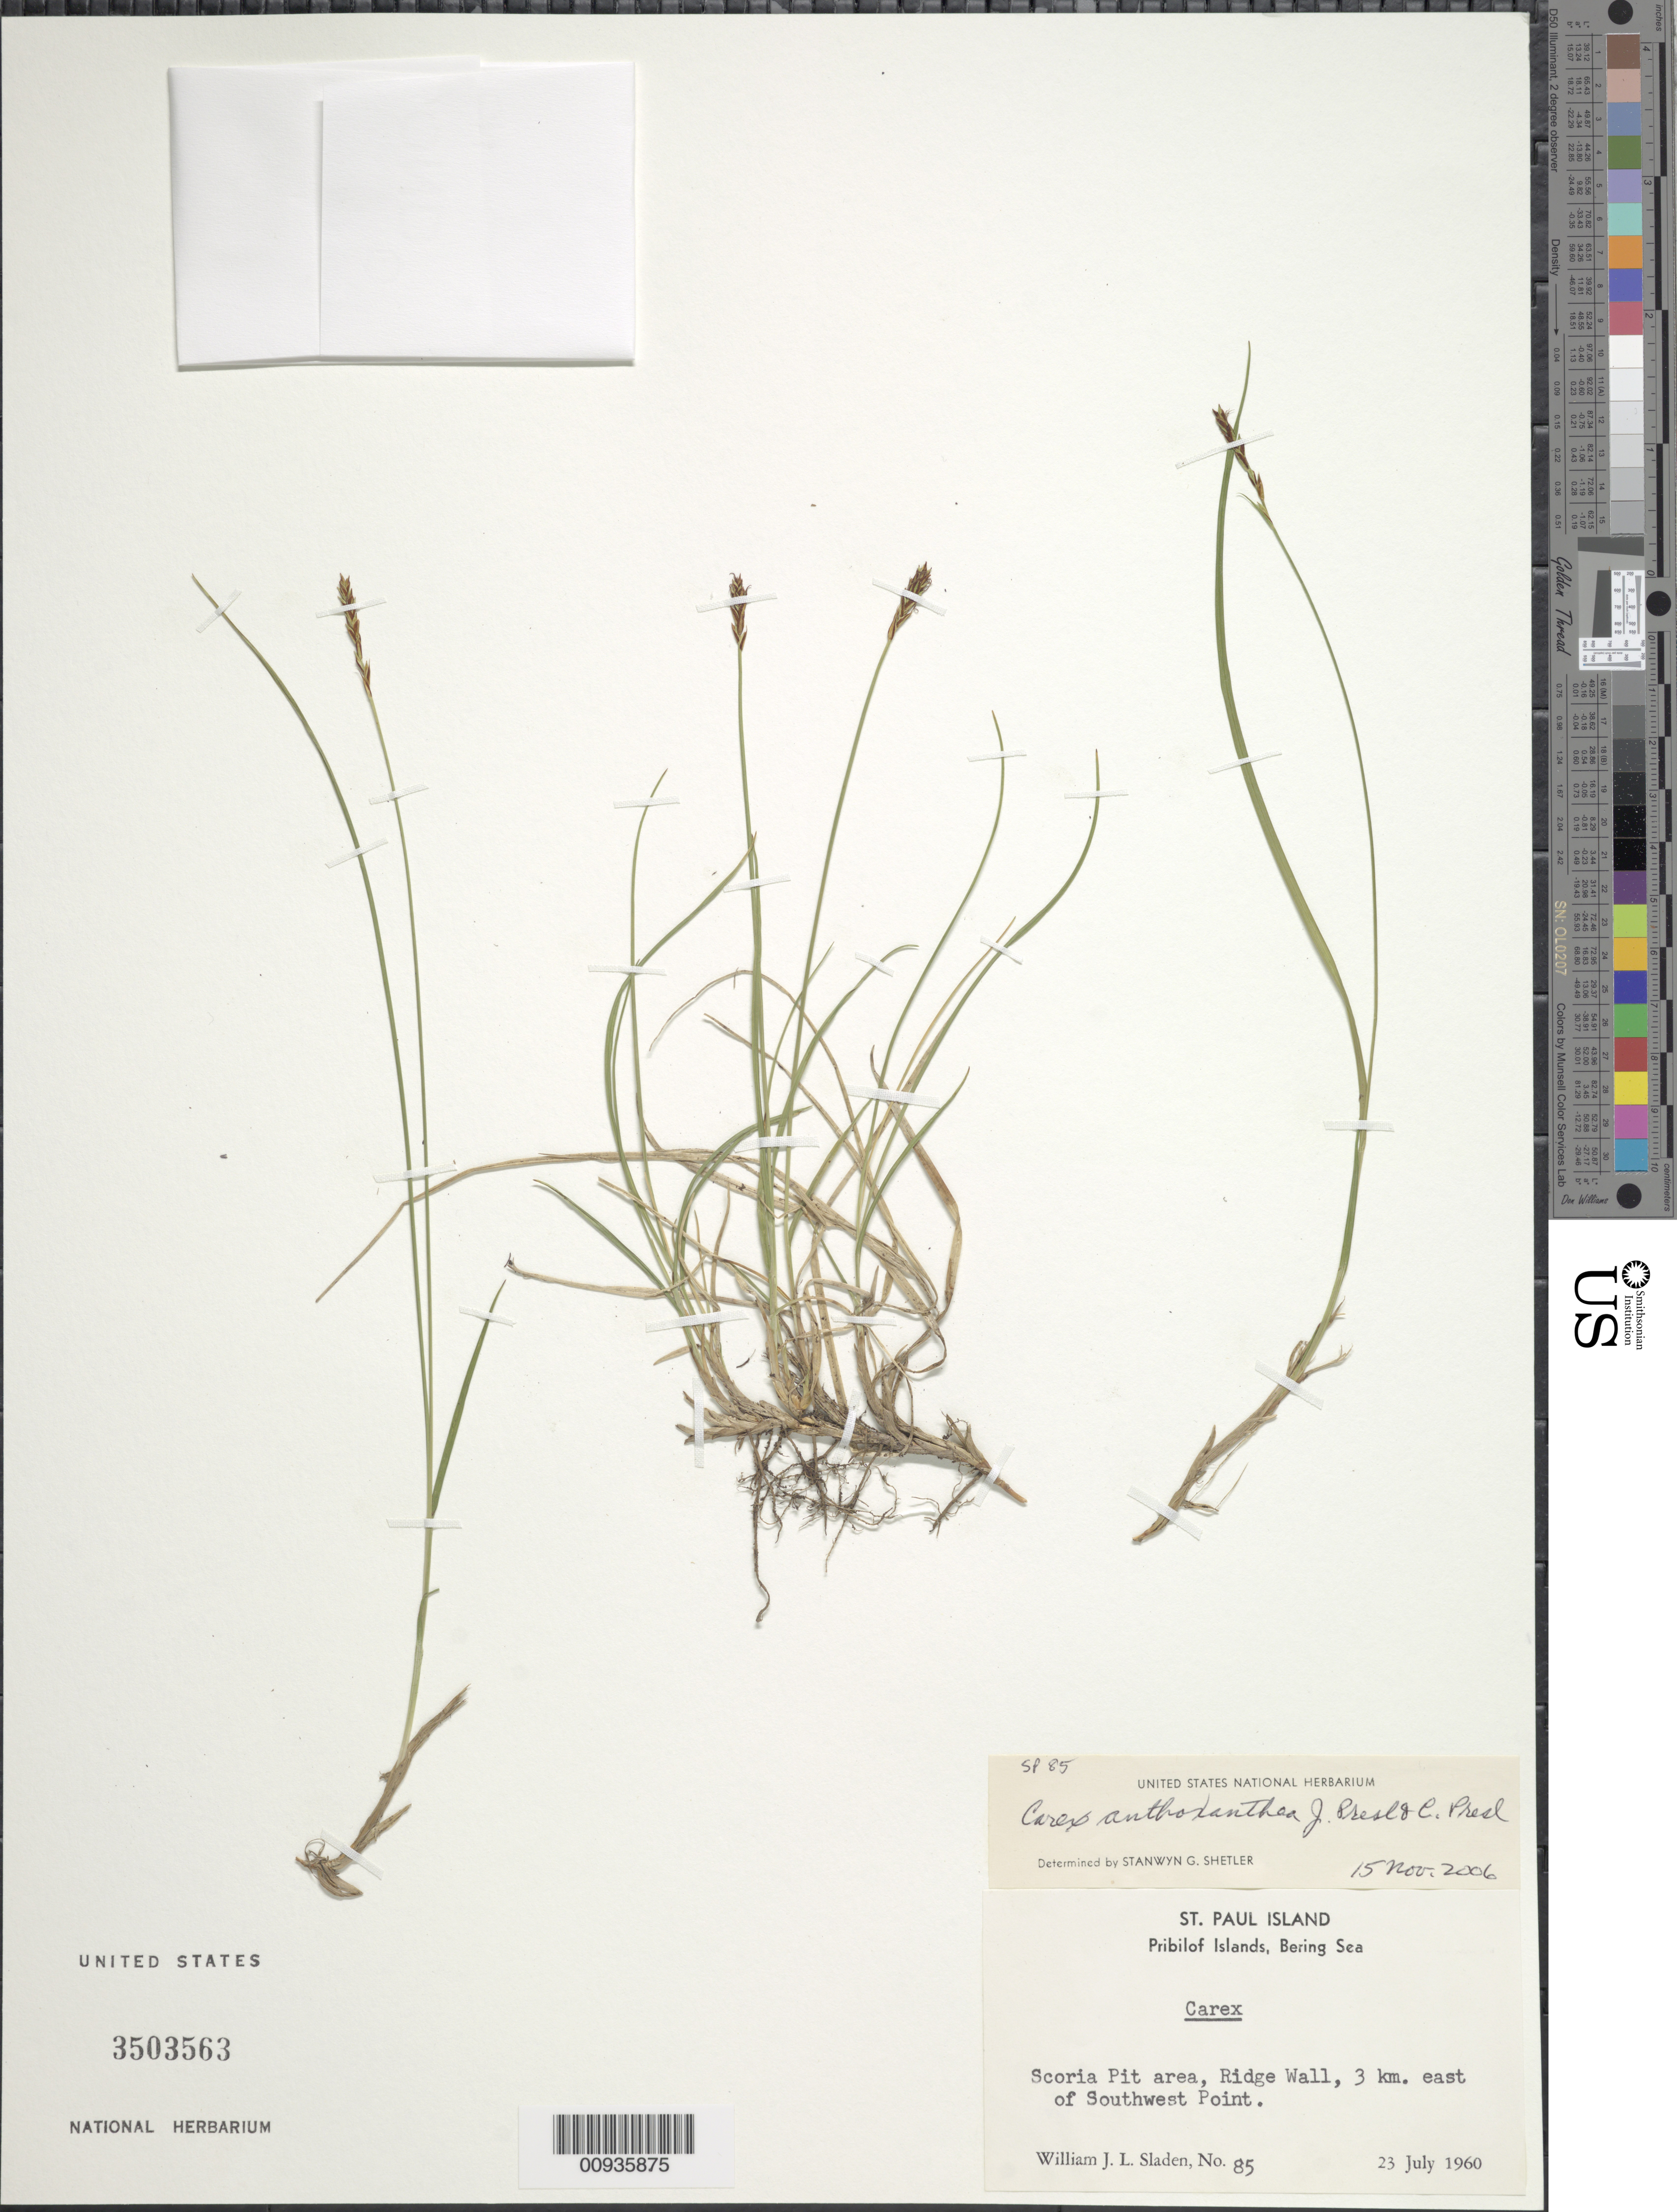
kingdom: Plantae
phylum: Tracheophyta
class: Liliopsida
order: Poales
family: Cyperaceae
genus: Carex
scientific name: Carex anthoxanthea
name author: J. Presl & C. Presl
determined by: Shetler, Stanwyn G., (US), NMNH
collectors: W. Sladen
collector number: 85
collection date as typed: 23 Jul 1960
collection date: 1960-07-23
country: United States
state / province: Alaska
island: St. Paul Island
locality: Scoria Pit area, Ridge Wall, 3 km. east of Southwest Point., Bering Sea, Pribilof Islands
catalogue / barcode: US 3503563